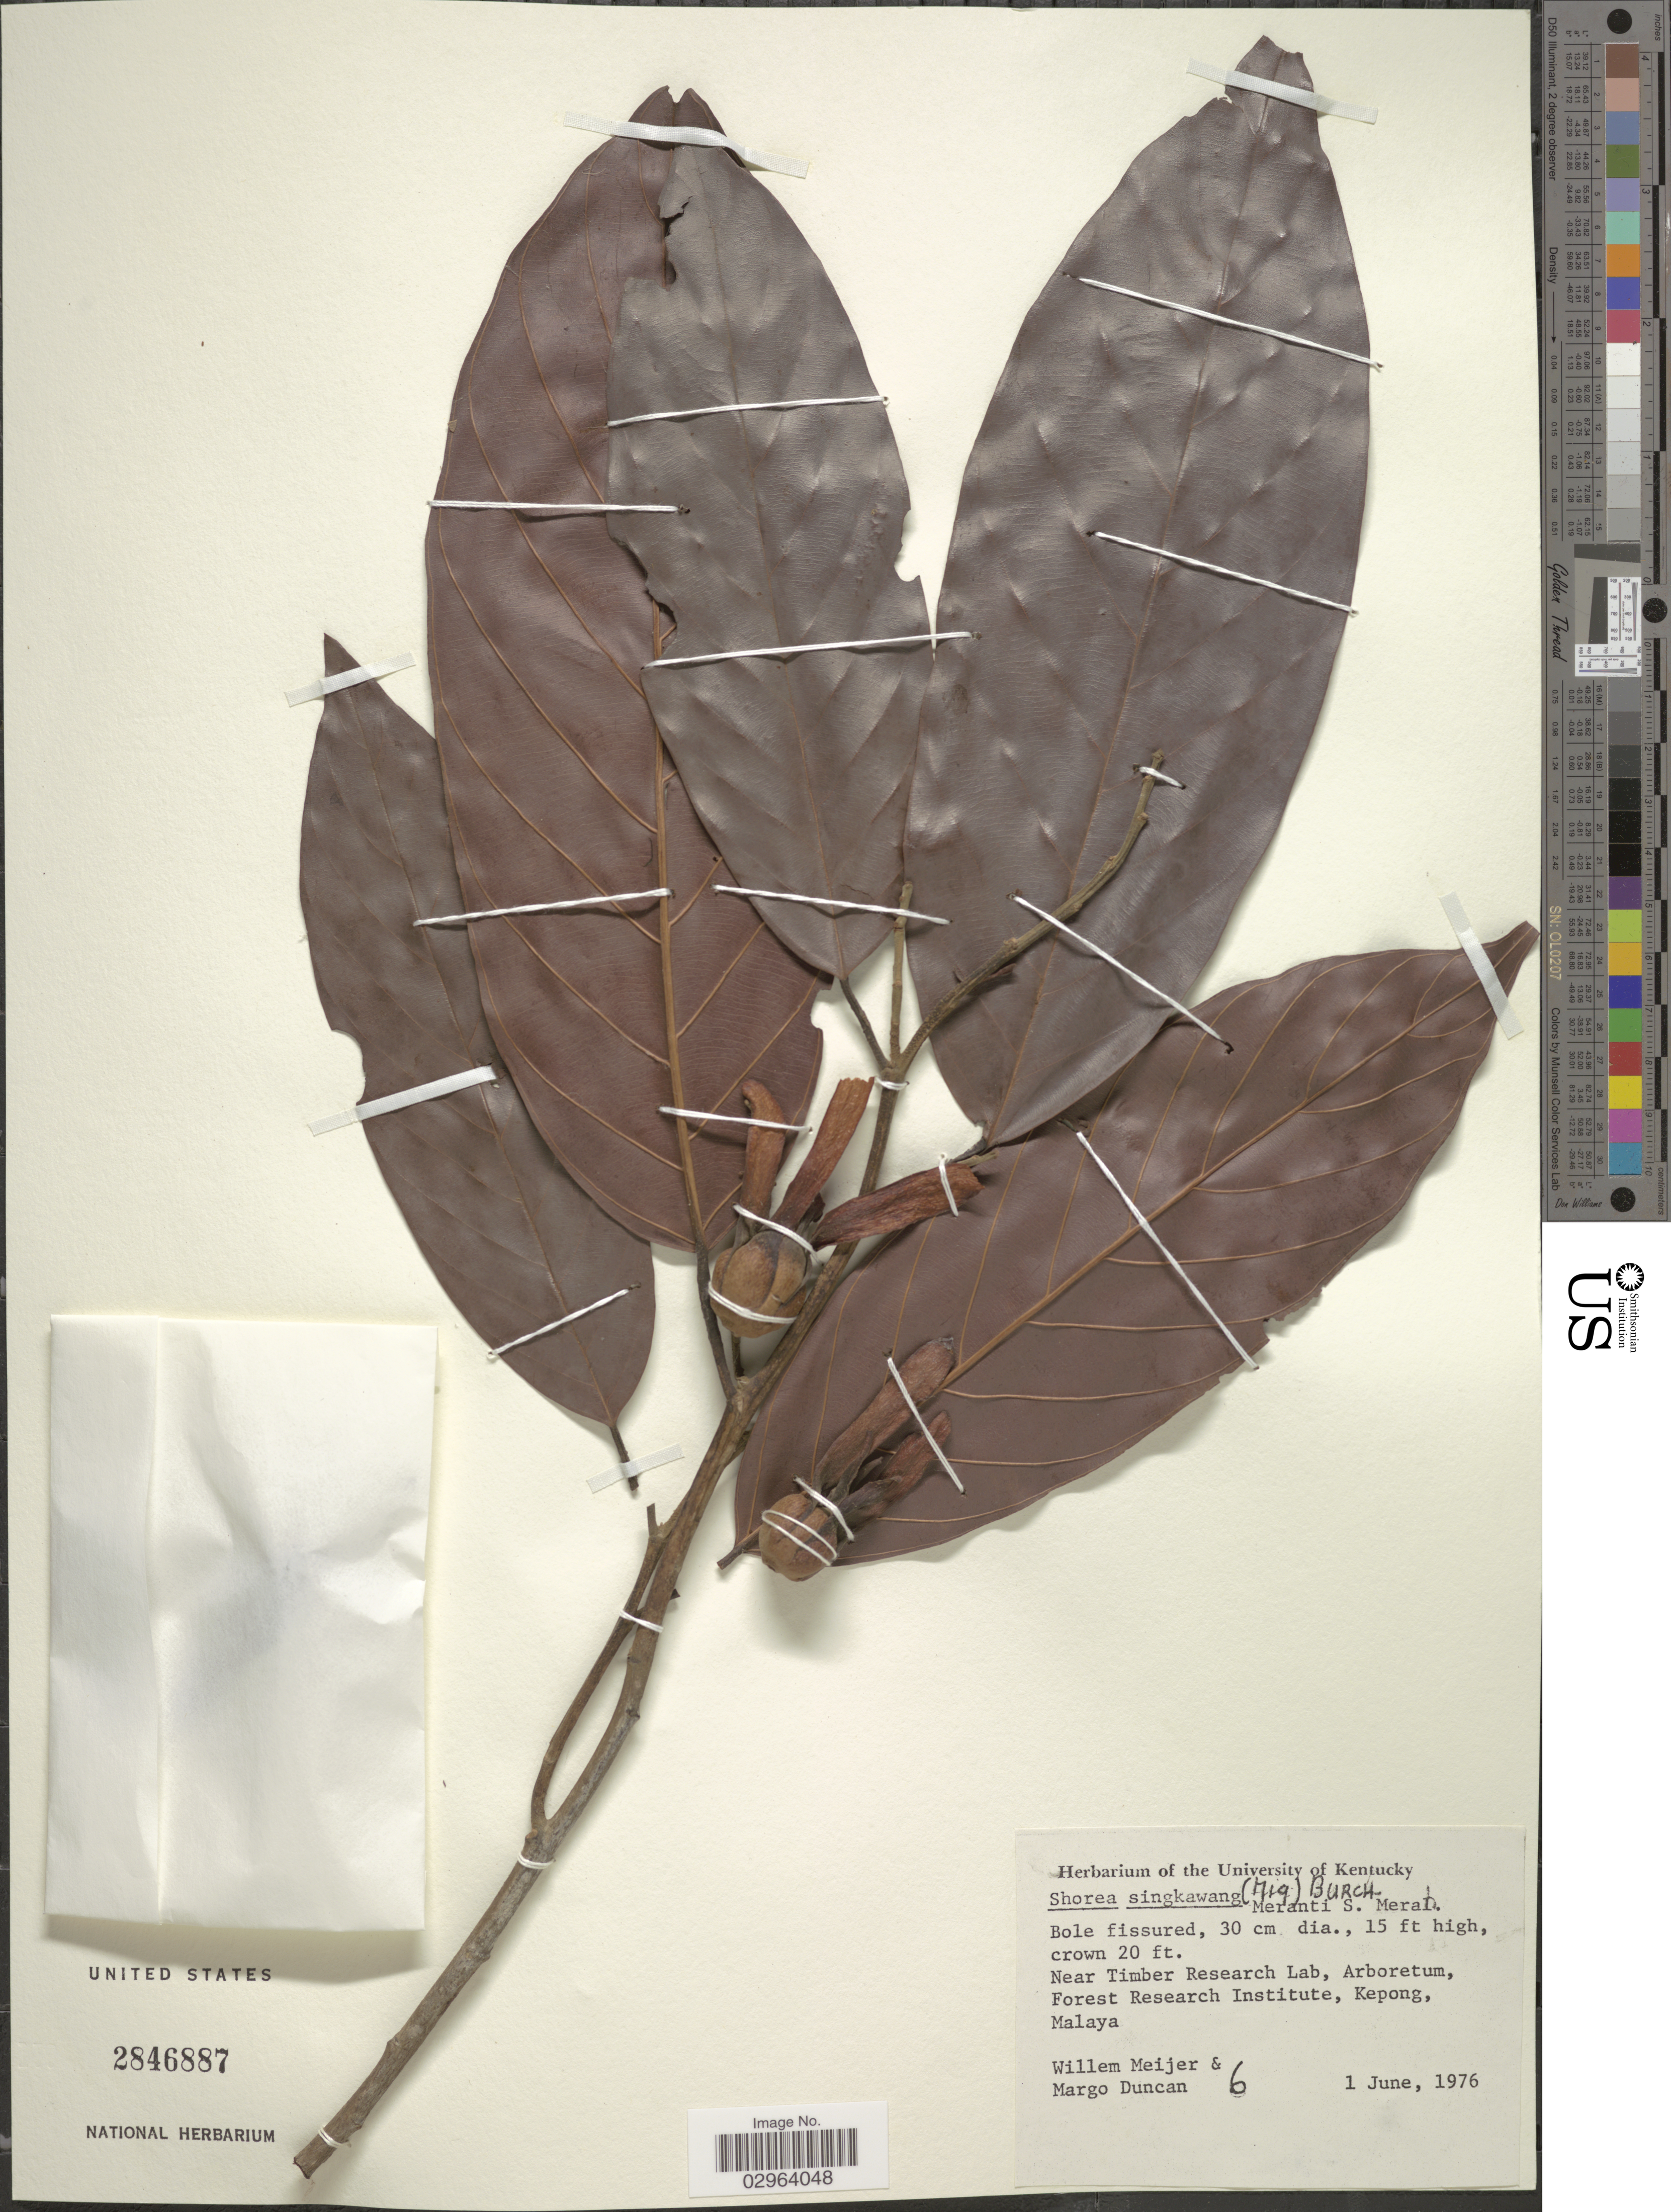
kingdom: Plantae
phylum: Tracheophyta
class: Magnoliopsida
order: Malvales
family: Dipterocarpaceae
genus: Rubroshorea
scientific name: Rubroshorea singkawang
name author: (Miq.) P.S. Ashton & J. Heck.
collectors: W. Meijer & M. Duncan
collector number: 6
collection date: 1976-06-01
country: Malaysia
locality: Near Timber Research Lab, Arboretum, Forest Research Institute, Kepong, Malaya.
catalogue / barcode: US 2846887